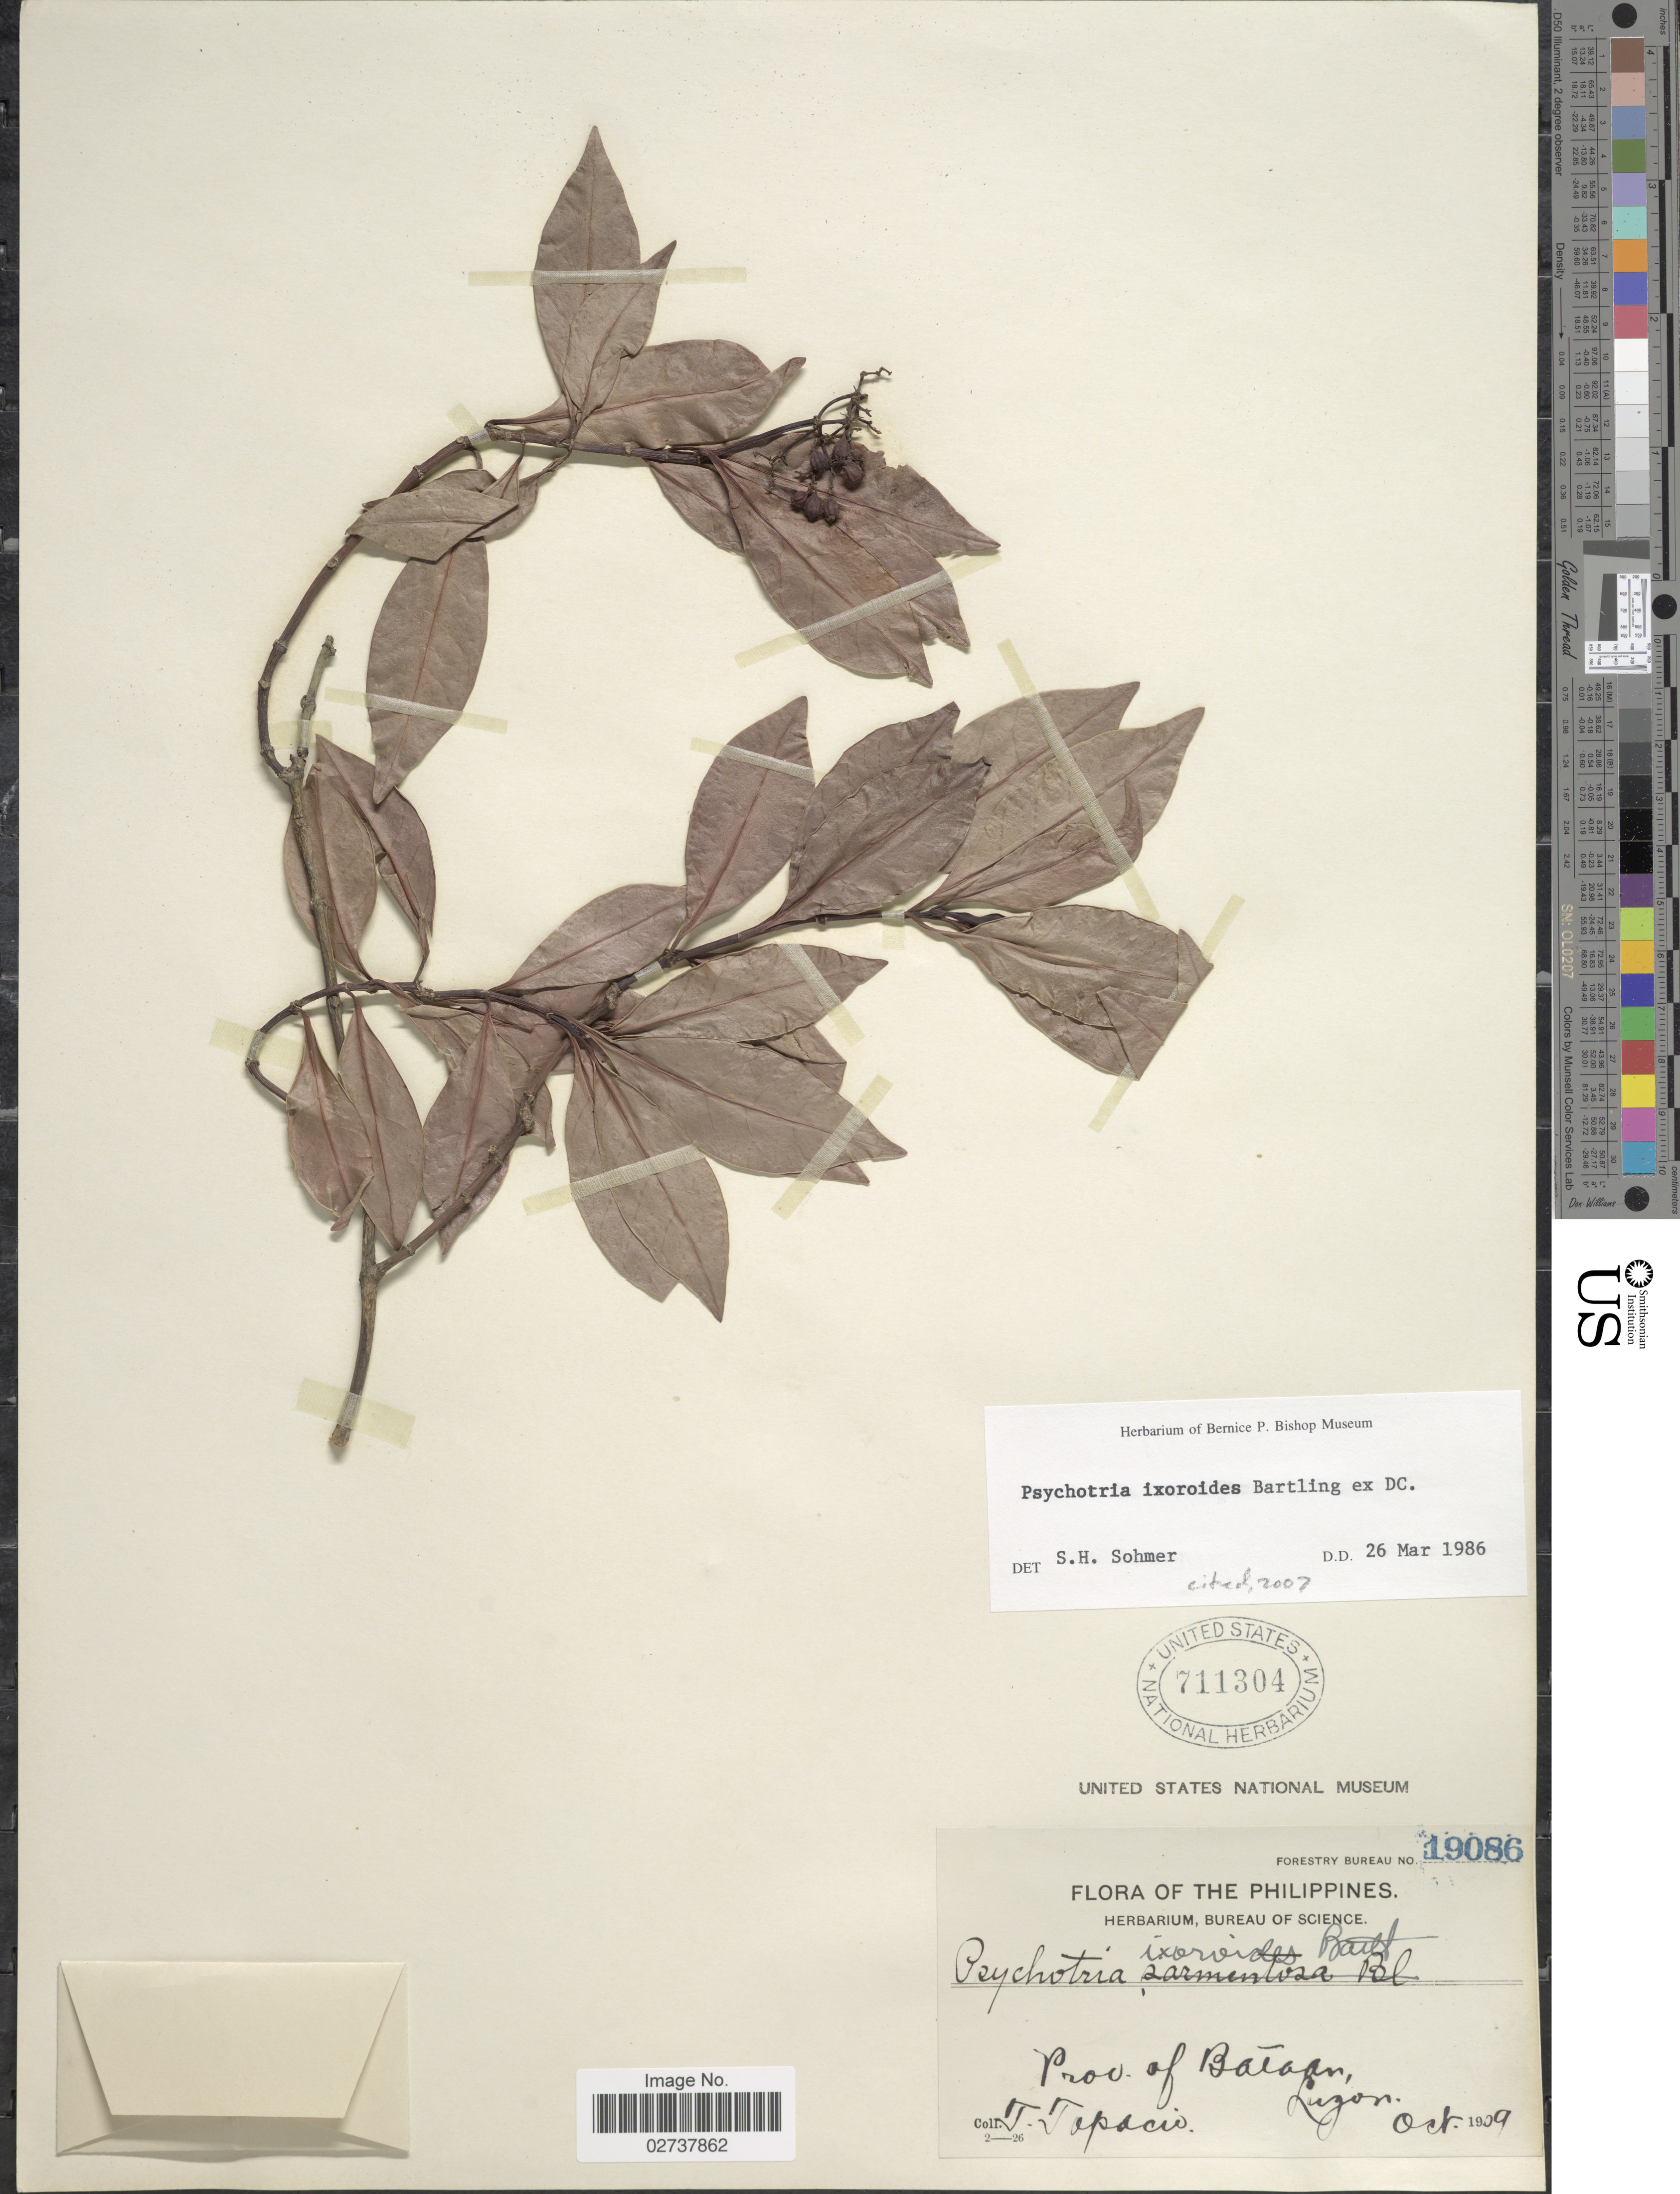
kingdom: Plantae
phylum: Tracheophyta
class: Magnoliopsida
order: Gentianales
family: Rubiaceae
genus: Psychotria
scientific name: Psychotria ixoroides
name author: Bartl. ex DC.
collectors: T. Topacio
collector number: Forestry Bureau 19086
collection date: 1909-10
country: Philippines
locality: Prov. of Bataan, Luzon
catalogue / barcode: US 711304